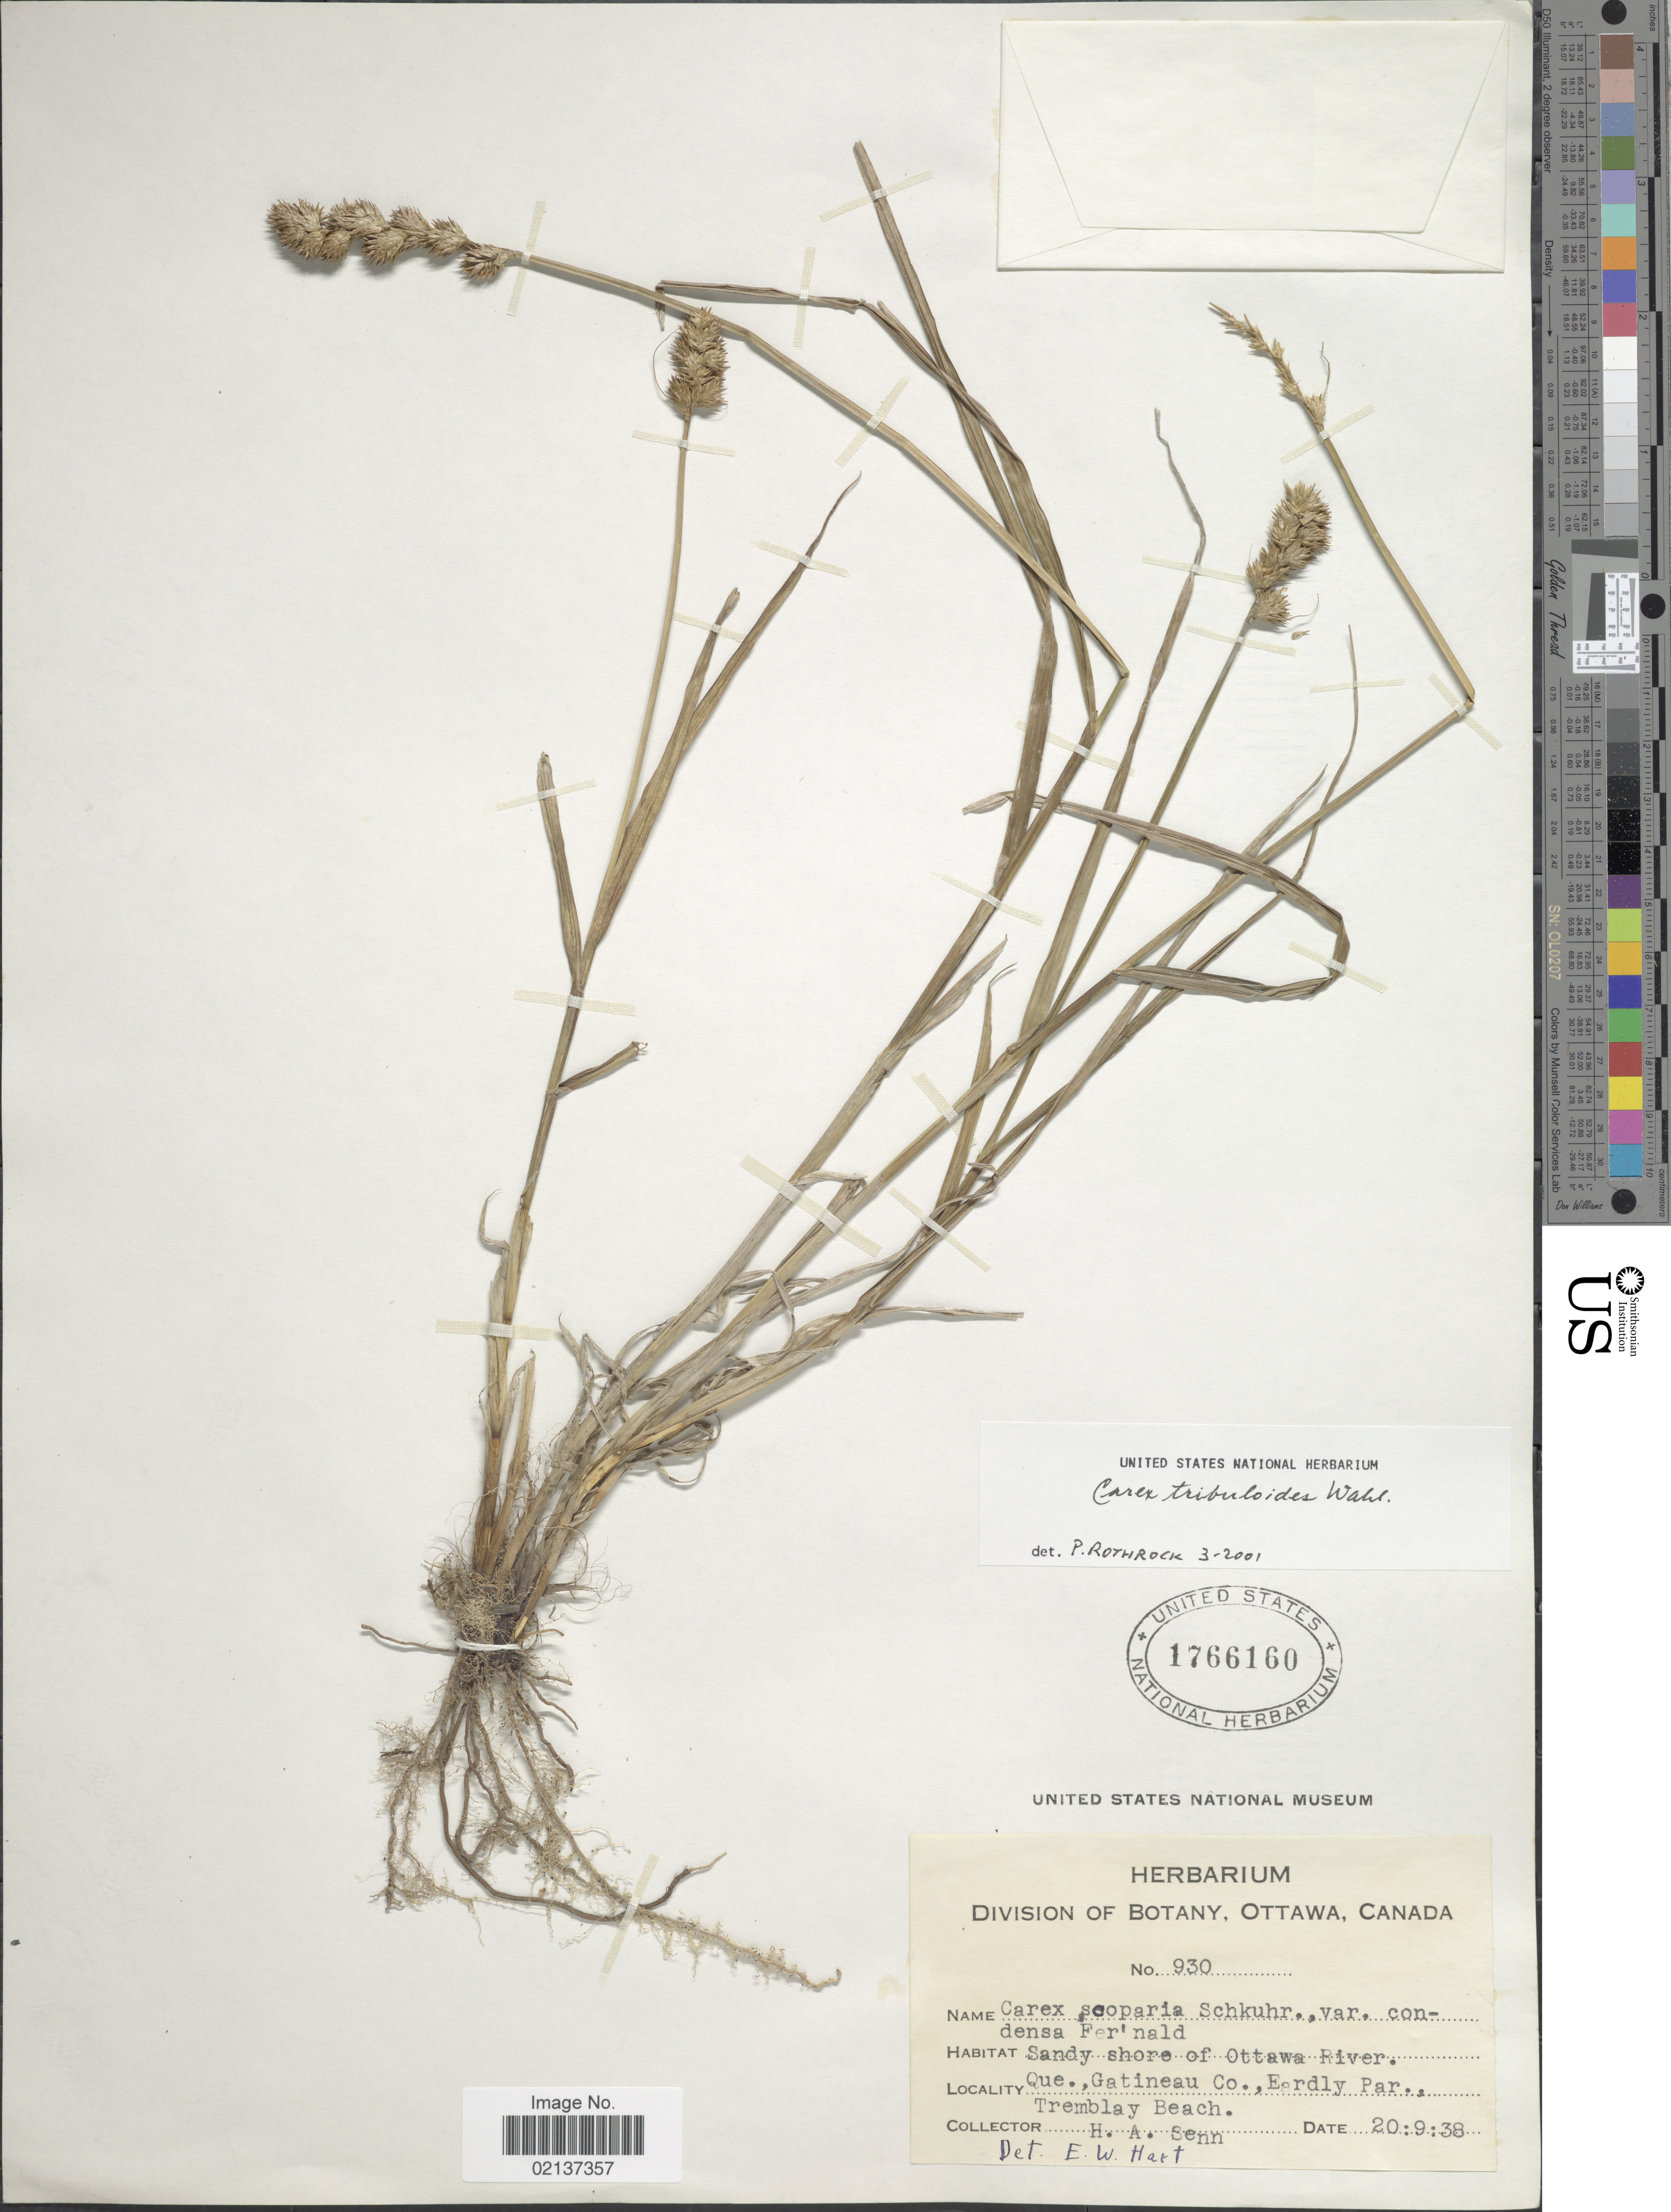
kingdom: Plantae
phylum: Tracheophyta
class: Liliopsida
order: Poales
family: Cyperaceae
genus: Carex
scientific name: Carex tribuloides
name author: Wahlenb.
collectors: H. Senn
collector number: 930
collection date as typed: Transcribed d/m/y: 20/9/38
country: Canada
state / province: Quebec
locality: Shore of Ottawa River, Que., Gatineau Co, Eardly Par., Tremblay Beach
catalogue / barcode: US 1766160